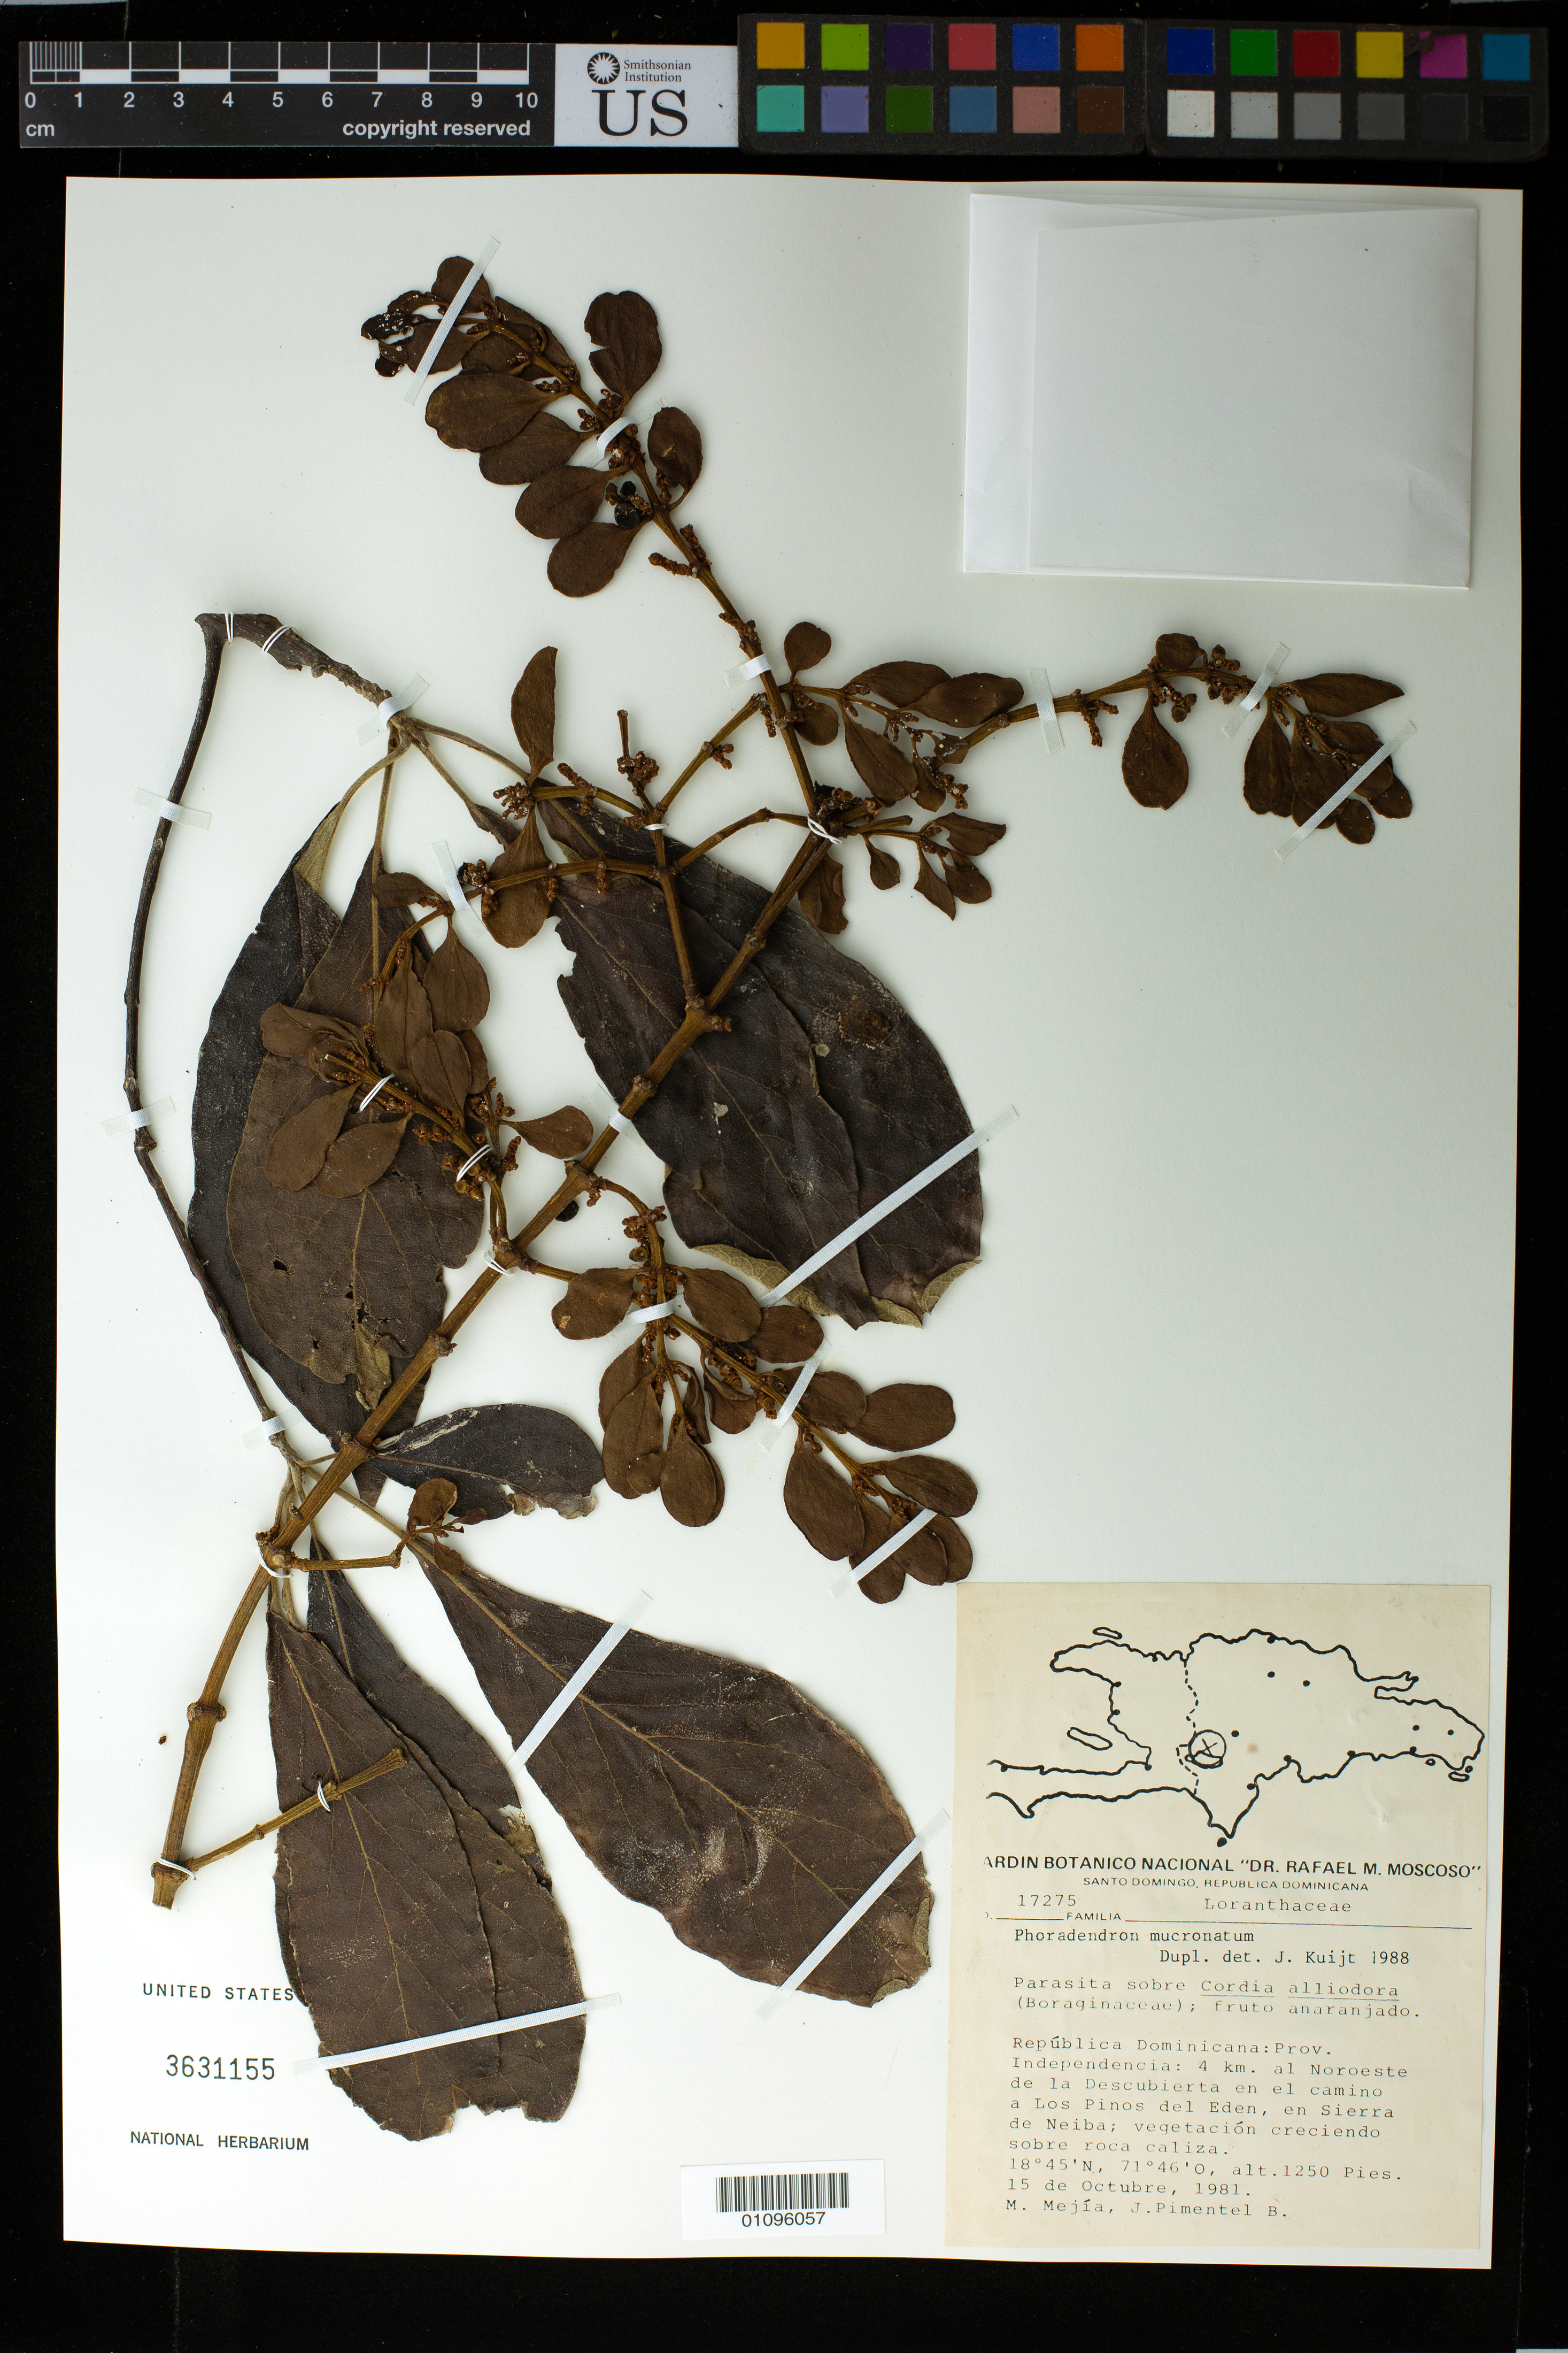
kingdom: Plantae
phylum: Tracheophyta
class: Magnoliopsida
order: Santalales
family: Viscaceae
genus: Phoradendron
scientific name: Phoradendron mucronatum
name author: (DC.) Krug & Urb.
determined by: Kuijt, Job, (CANADA)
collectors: M. Mejia & J. Pimentel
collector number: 17275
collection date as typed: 15 Oct 1981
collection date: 1981-10-15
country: Dominican Republic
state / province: Independencia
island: Hispaniola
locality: Descubierta, 4 km al noroeste, en el camino a Los Pinos del Eden, en Sierra de Neiba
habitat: Vegetación creciendo sobre roca caliza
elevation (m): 1250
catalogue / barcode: US 3631155